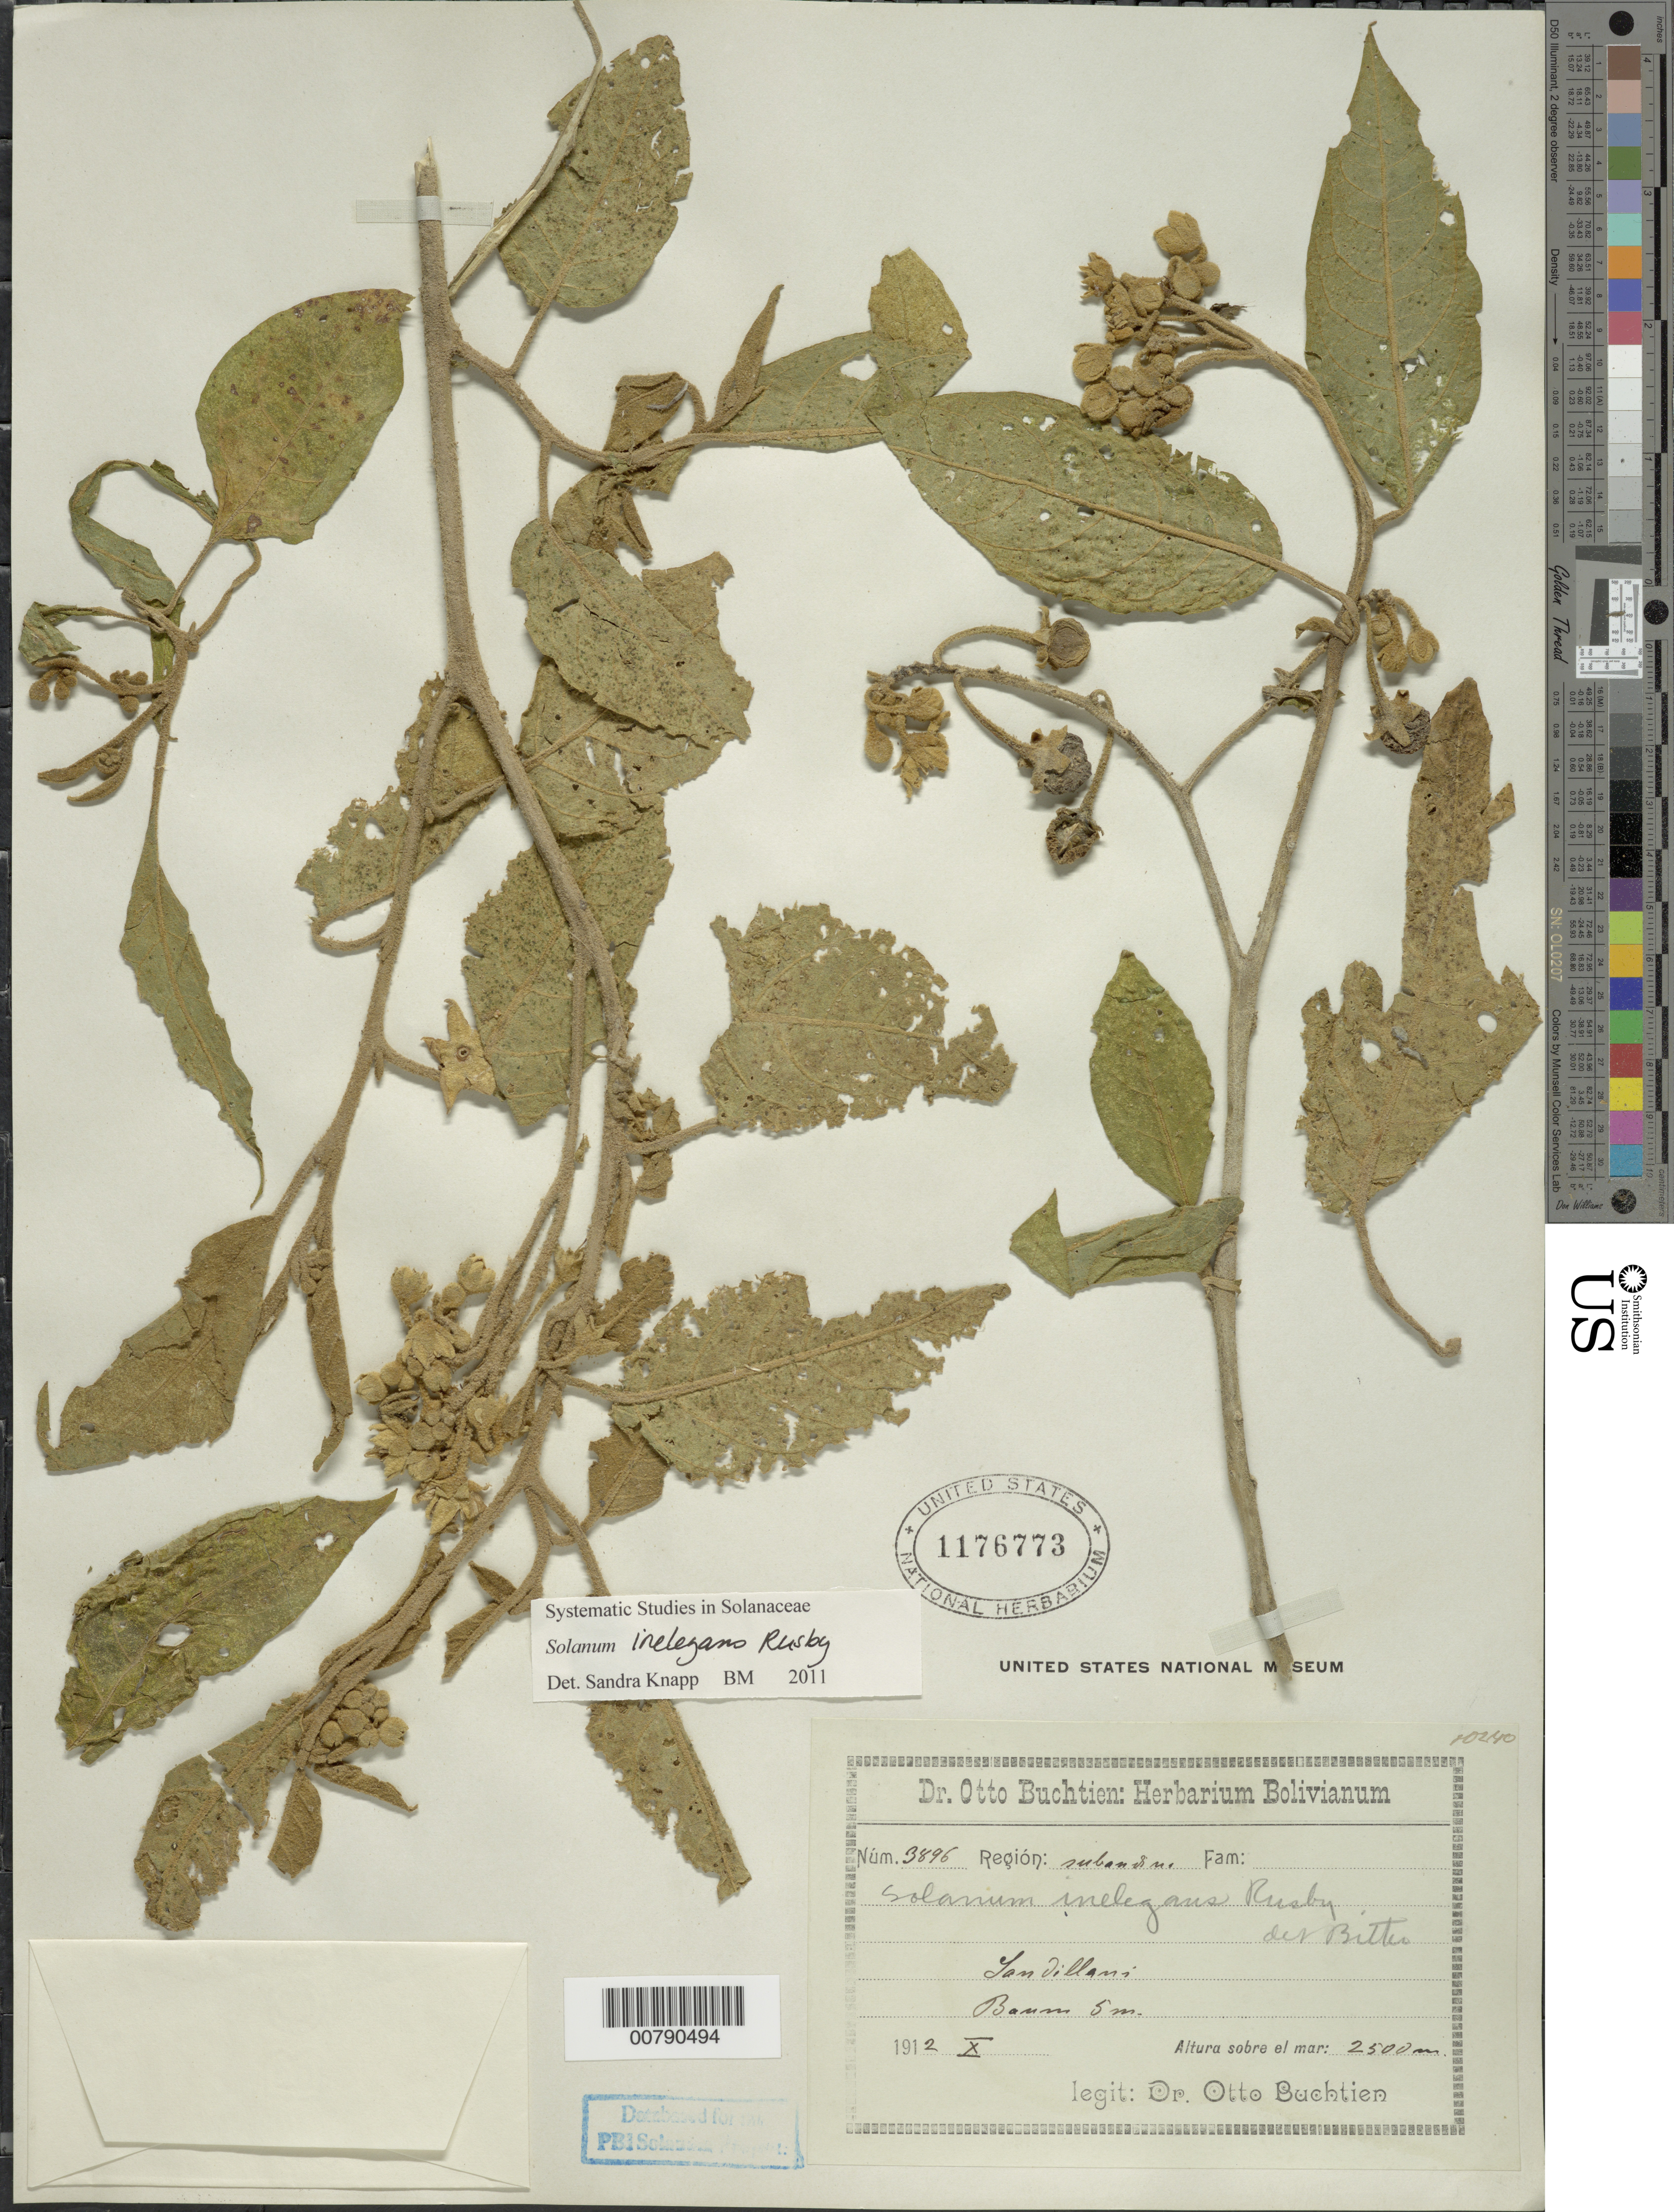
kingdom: Plantae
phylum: Tracheophyta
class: Magnoliopsida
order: Solanales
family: Solanaceae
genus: Solanum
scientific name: Solanum inelegans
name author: Rusby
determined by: Knapp, S. D.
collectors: O. Buchtien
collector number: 3896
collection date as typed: Oct 1912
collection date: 1912-10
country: Bolivia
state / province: La Paz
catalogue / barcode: US 1176773